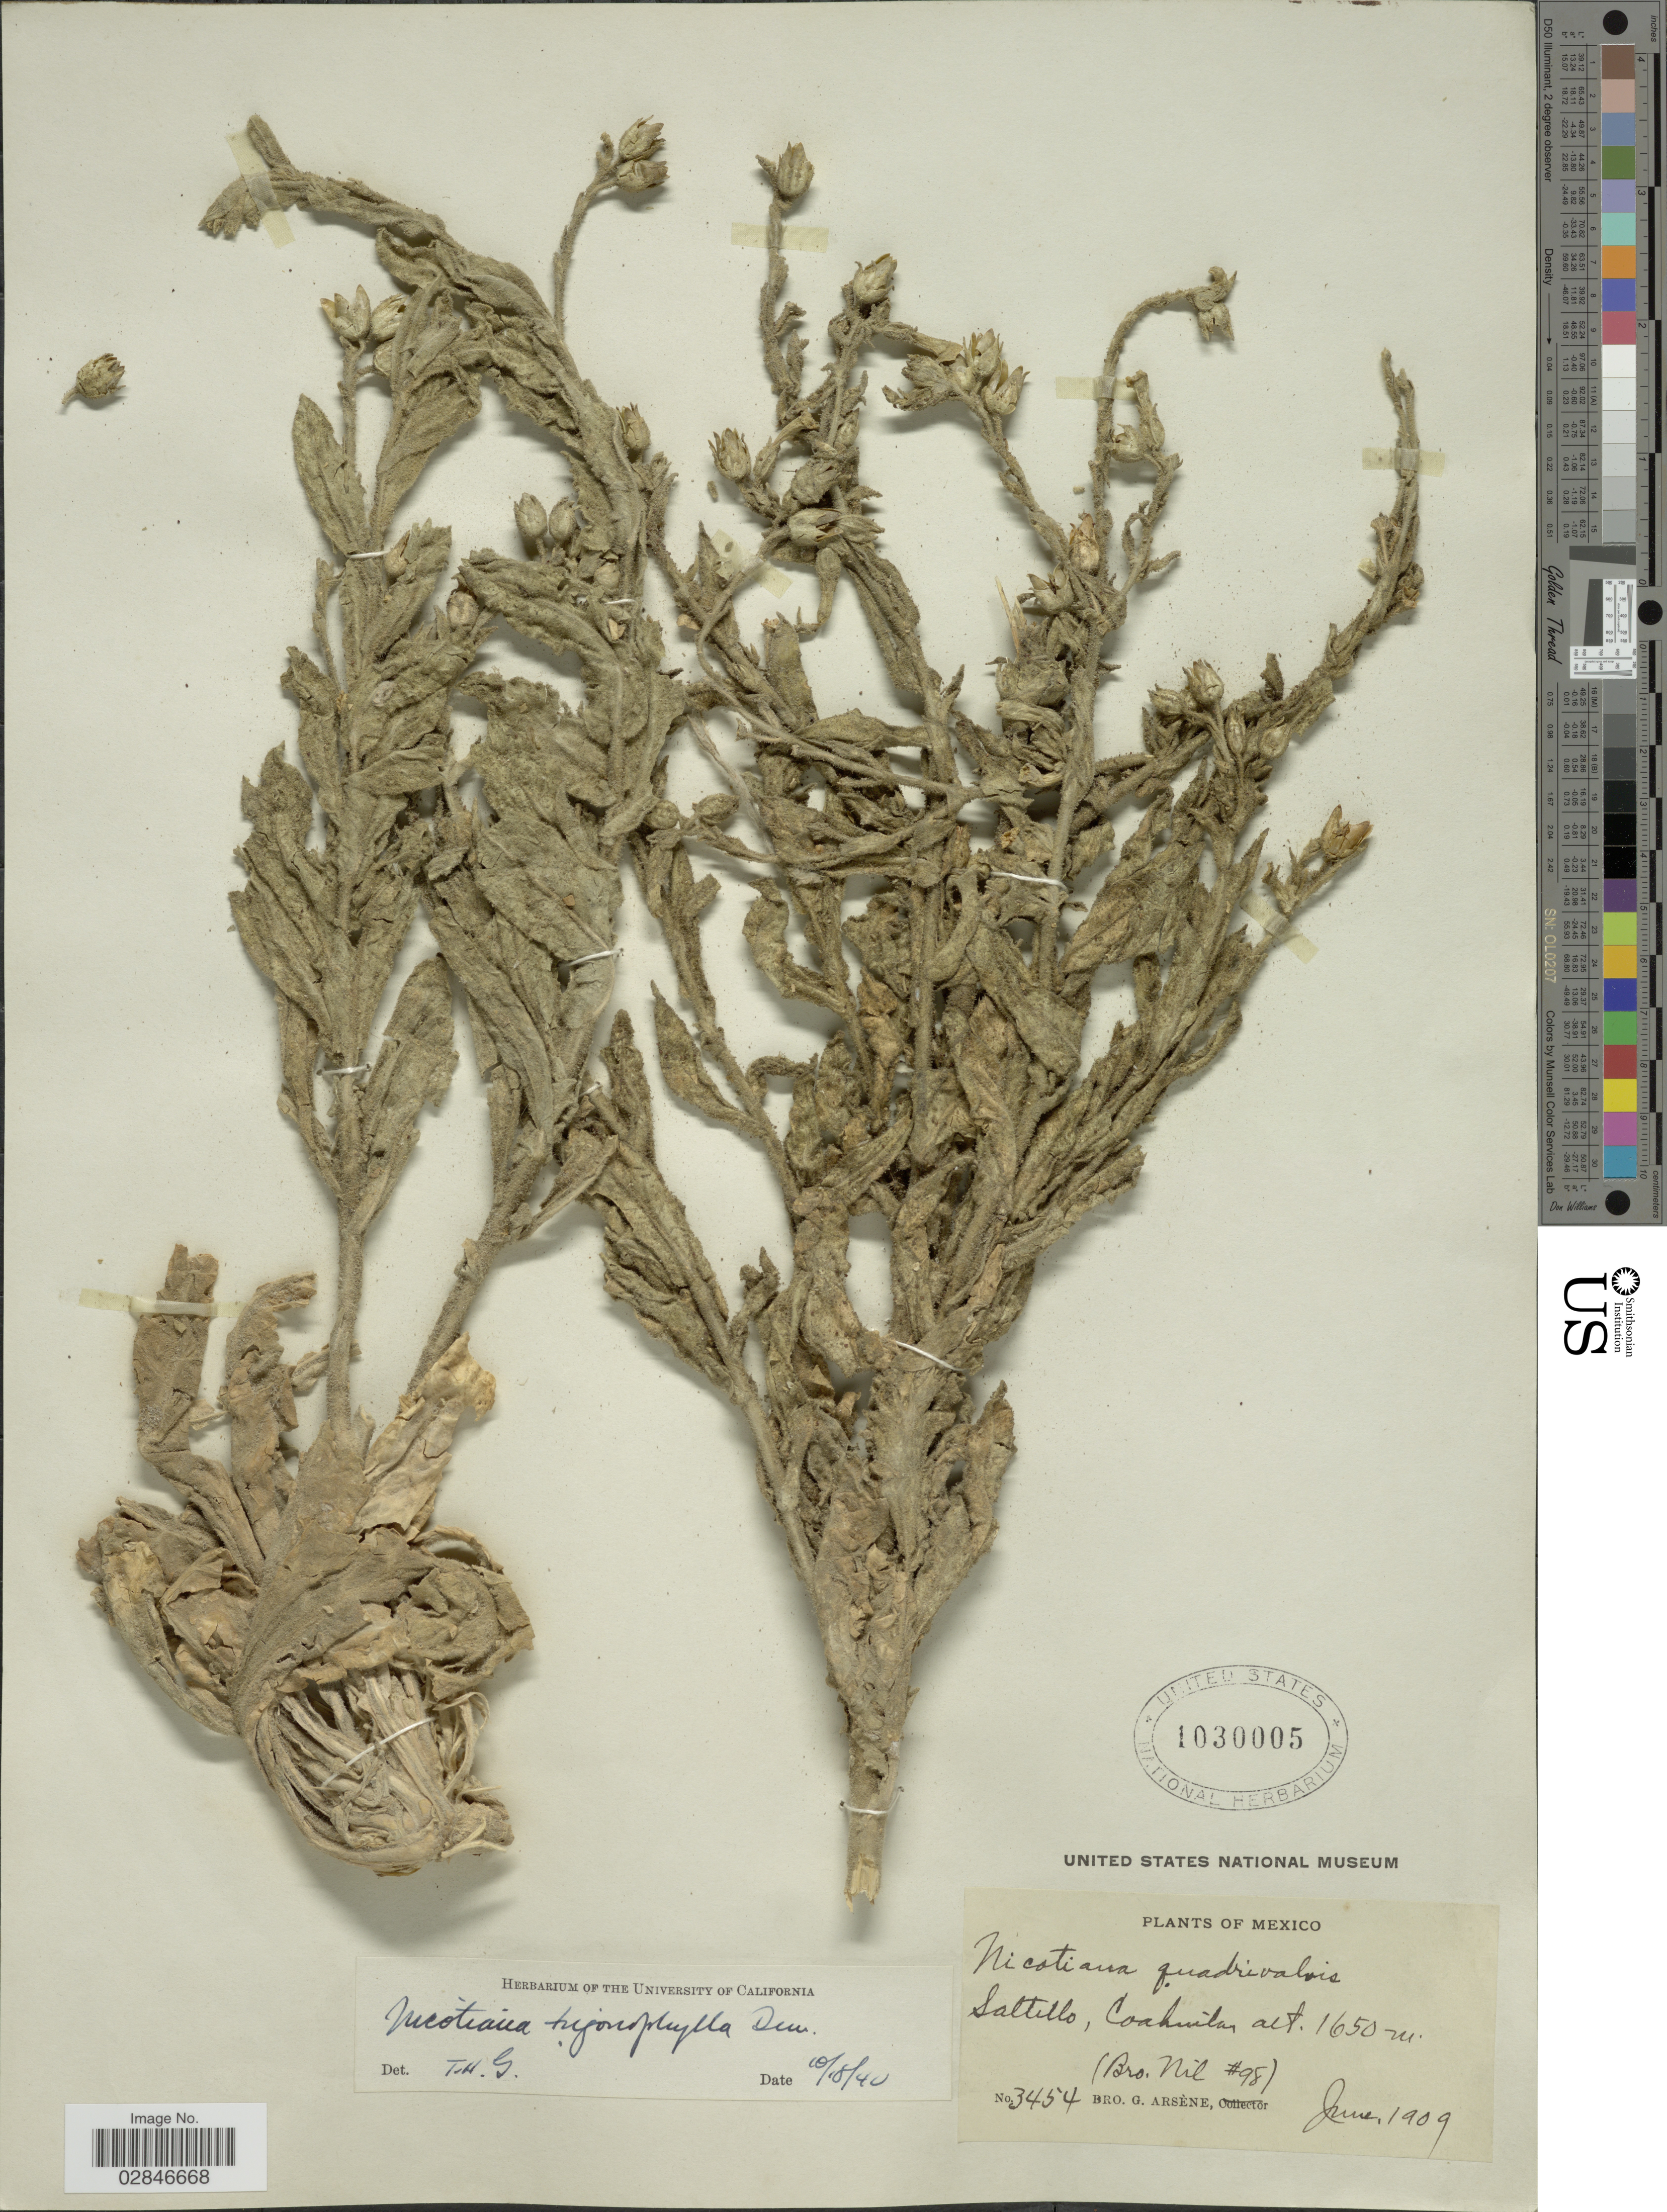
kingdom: Plantae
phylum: Tracheophyta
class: Magnoliopsida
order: Solanales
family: Solanaceae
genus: Nicotiana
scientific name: Nicotiana trigonophylla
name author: Dunal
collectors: Bro. G. Arsène & Bro. Nil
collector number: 3454/98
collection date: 1909-06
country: Mexico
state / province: Coahuila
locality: Saltillo.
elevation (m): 1650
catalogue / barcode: US 1030005